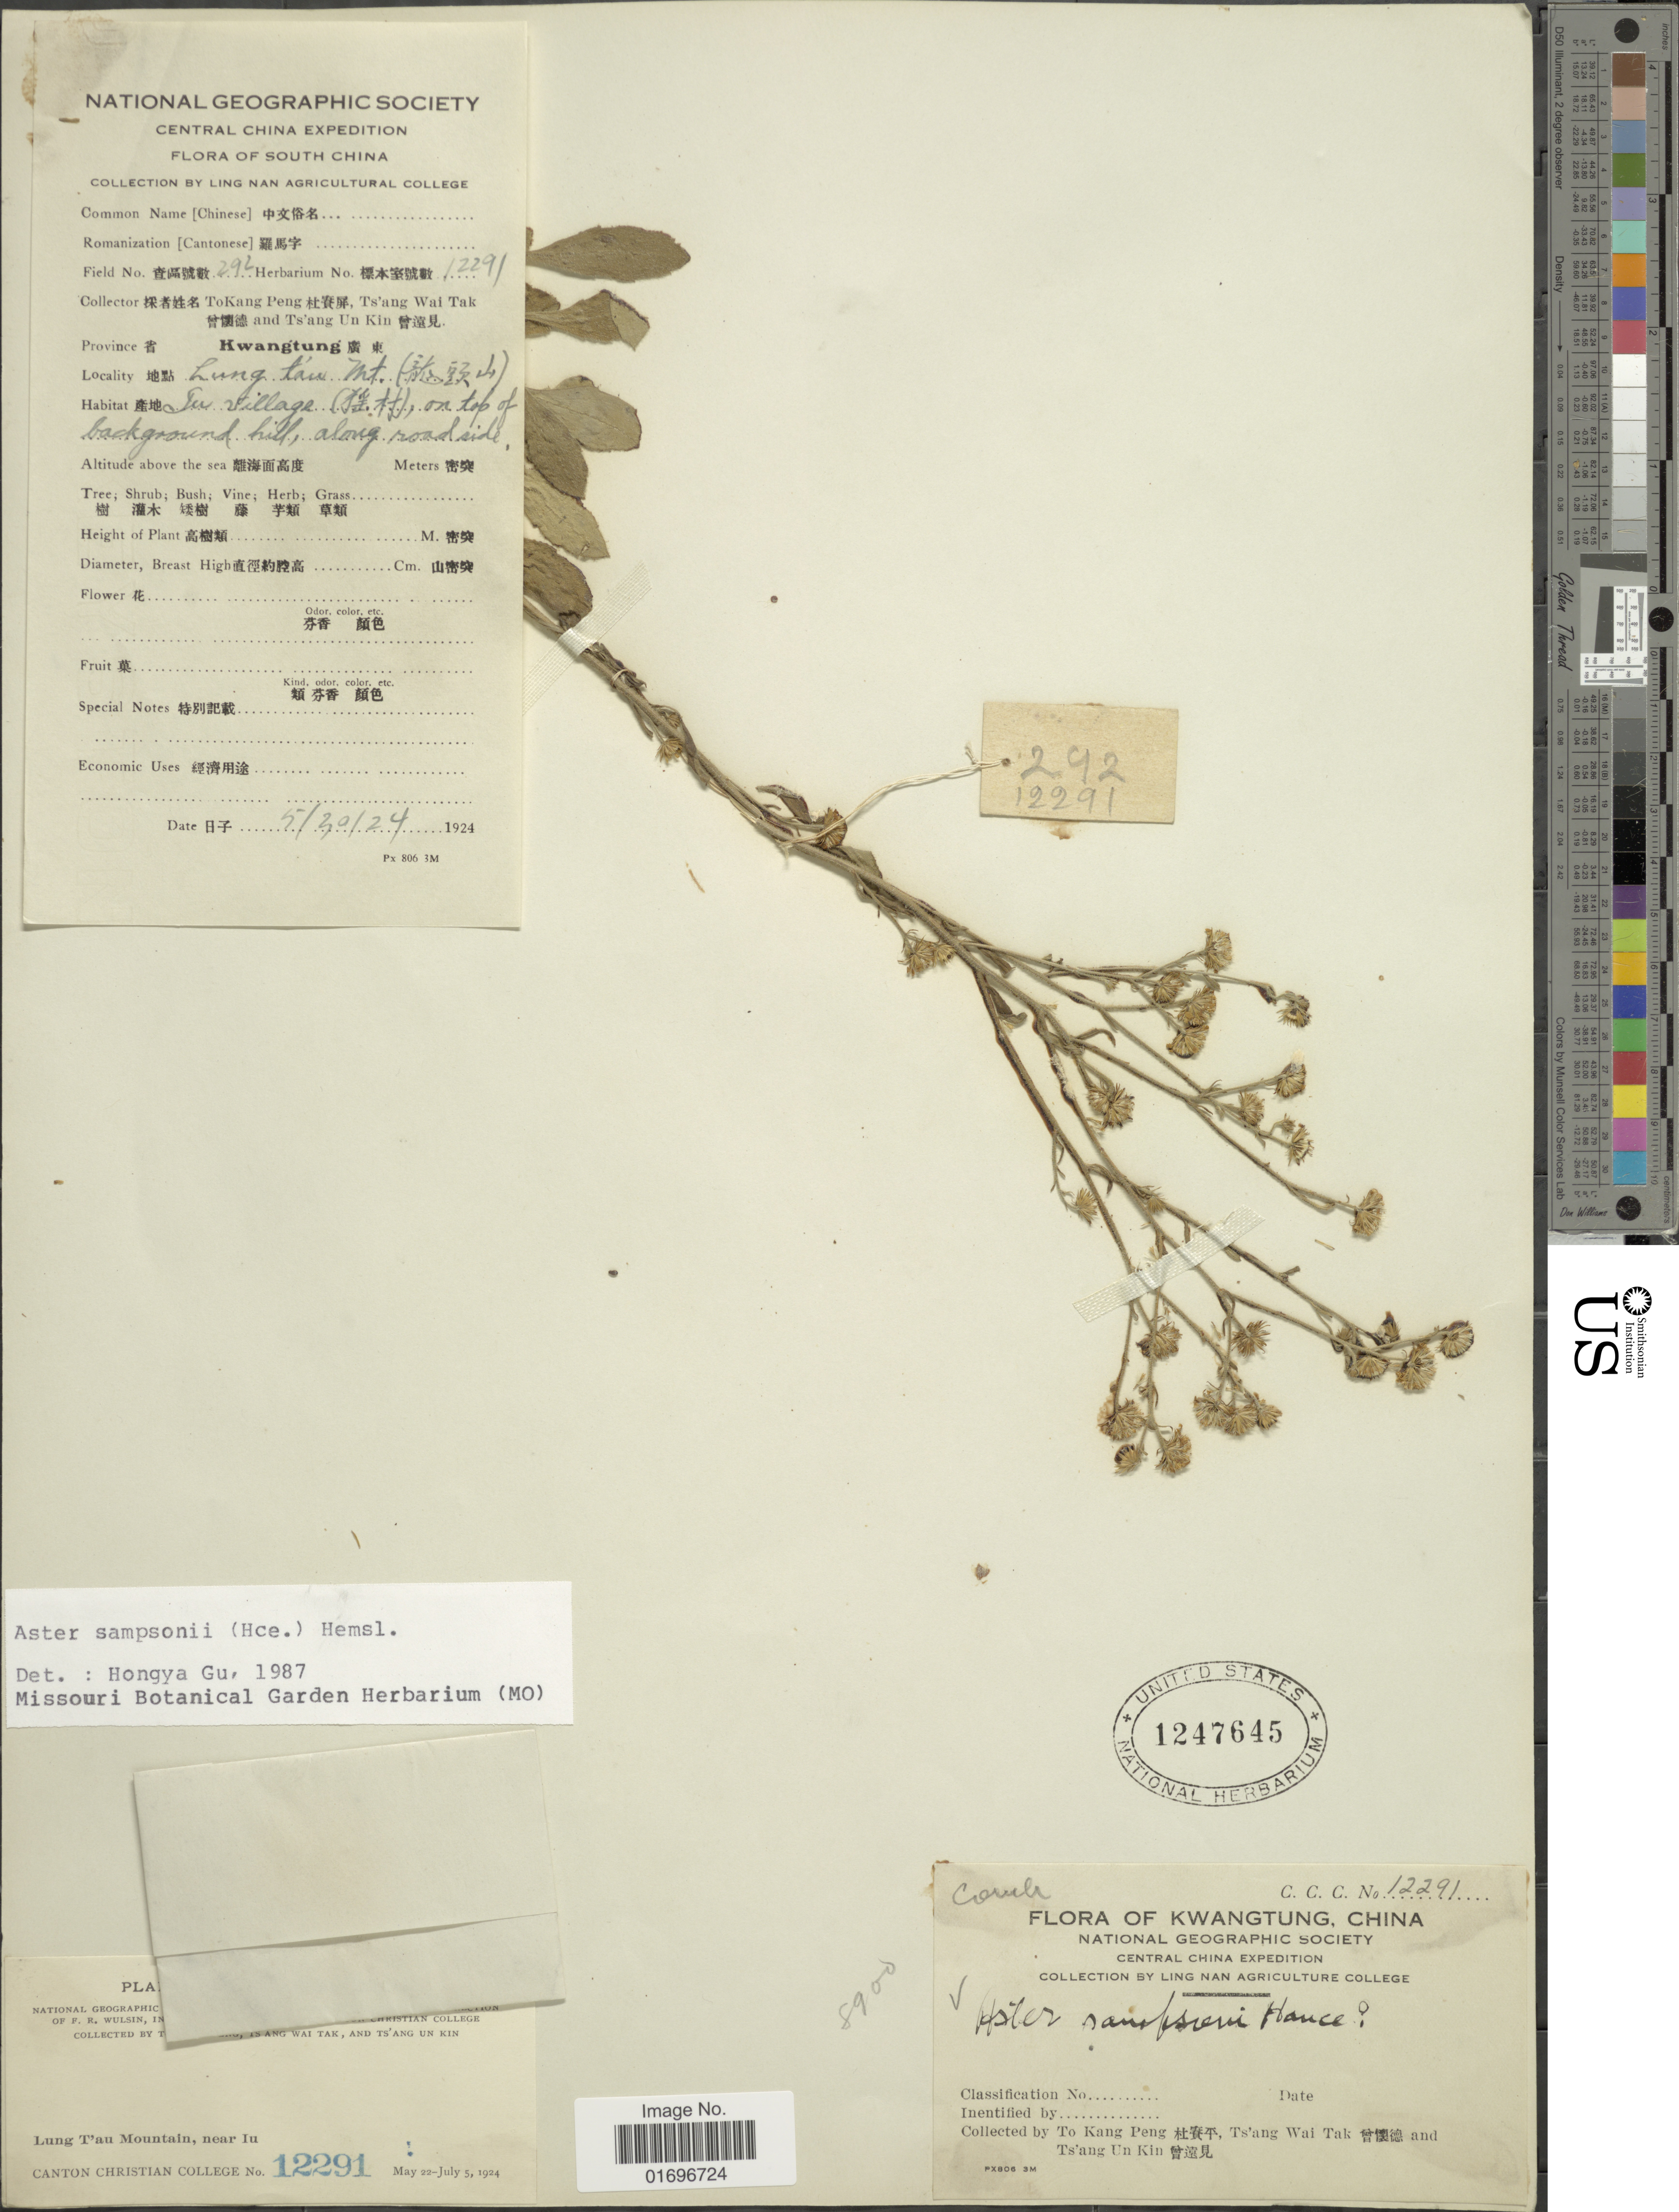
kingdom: Plantae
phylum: Tracheophyta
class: Magnoliopsida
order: Asterales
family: Asteraceae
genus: Aster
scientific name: Aster sampsonii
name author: (Hance) Hemsl.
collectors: T. Ping, W. T. Tsang & U. K. Tsang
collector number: CCC12291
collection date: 1924-05-30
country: China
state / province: Guangdong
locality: Province Kwangtung. Lung tai Mt. (X). Tu village (X), on top of background hill, along roadside. Central China.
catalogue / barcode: US 1247645